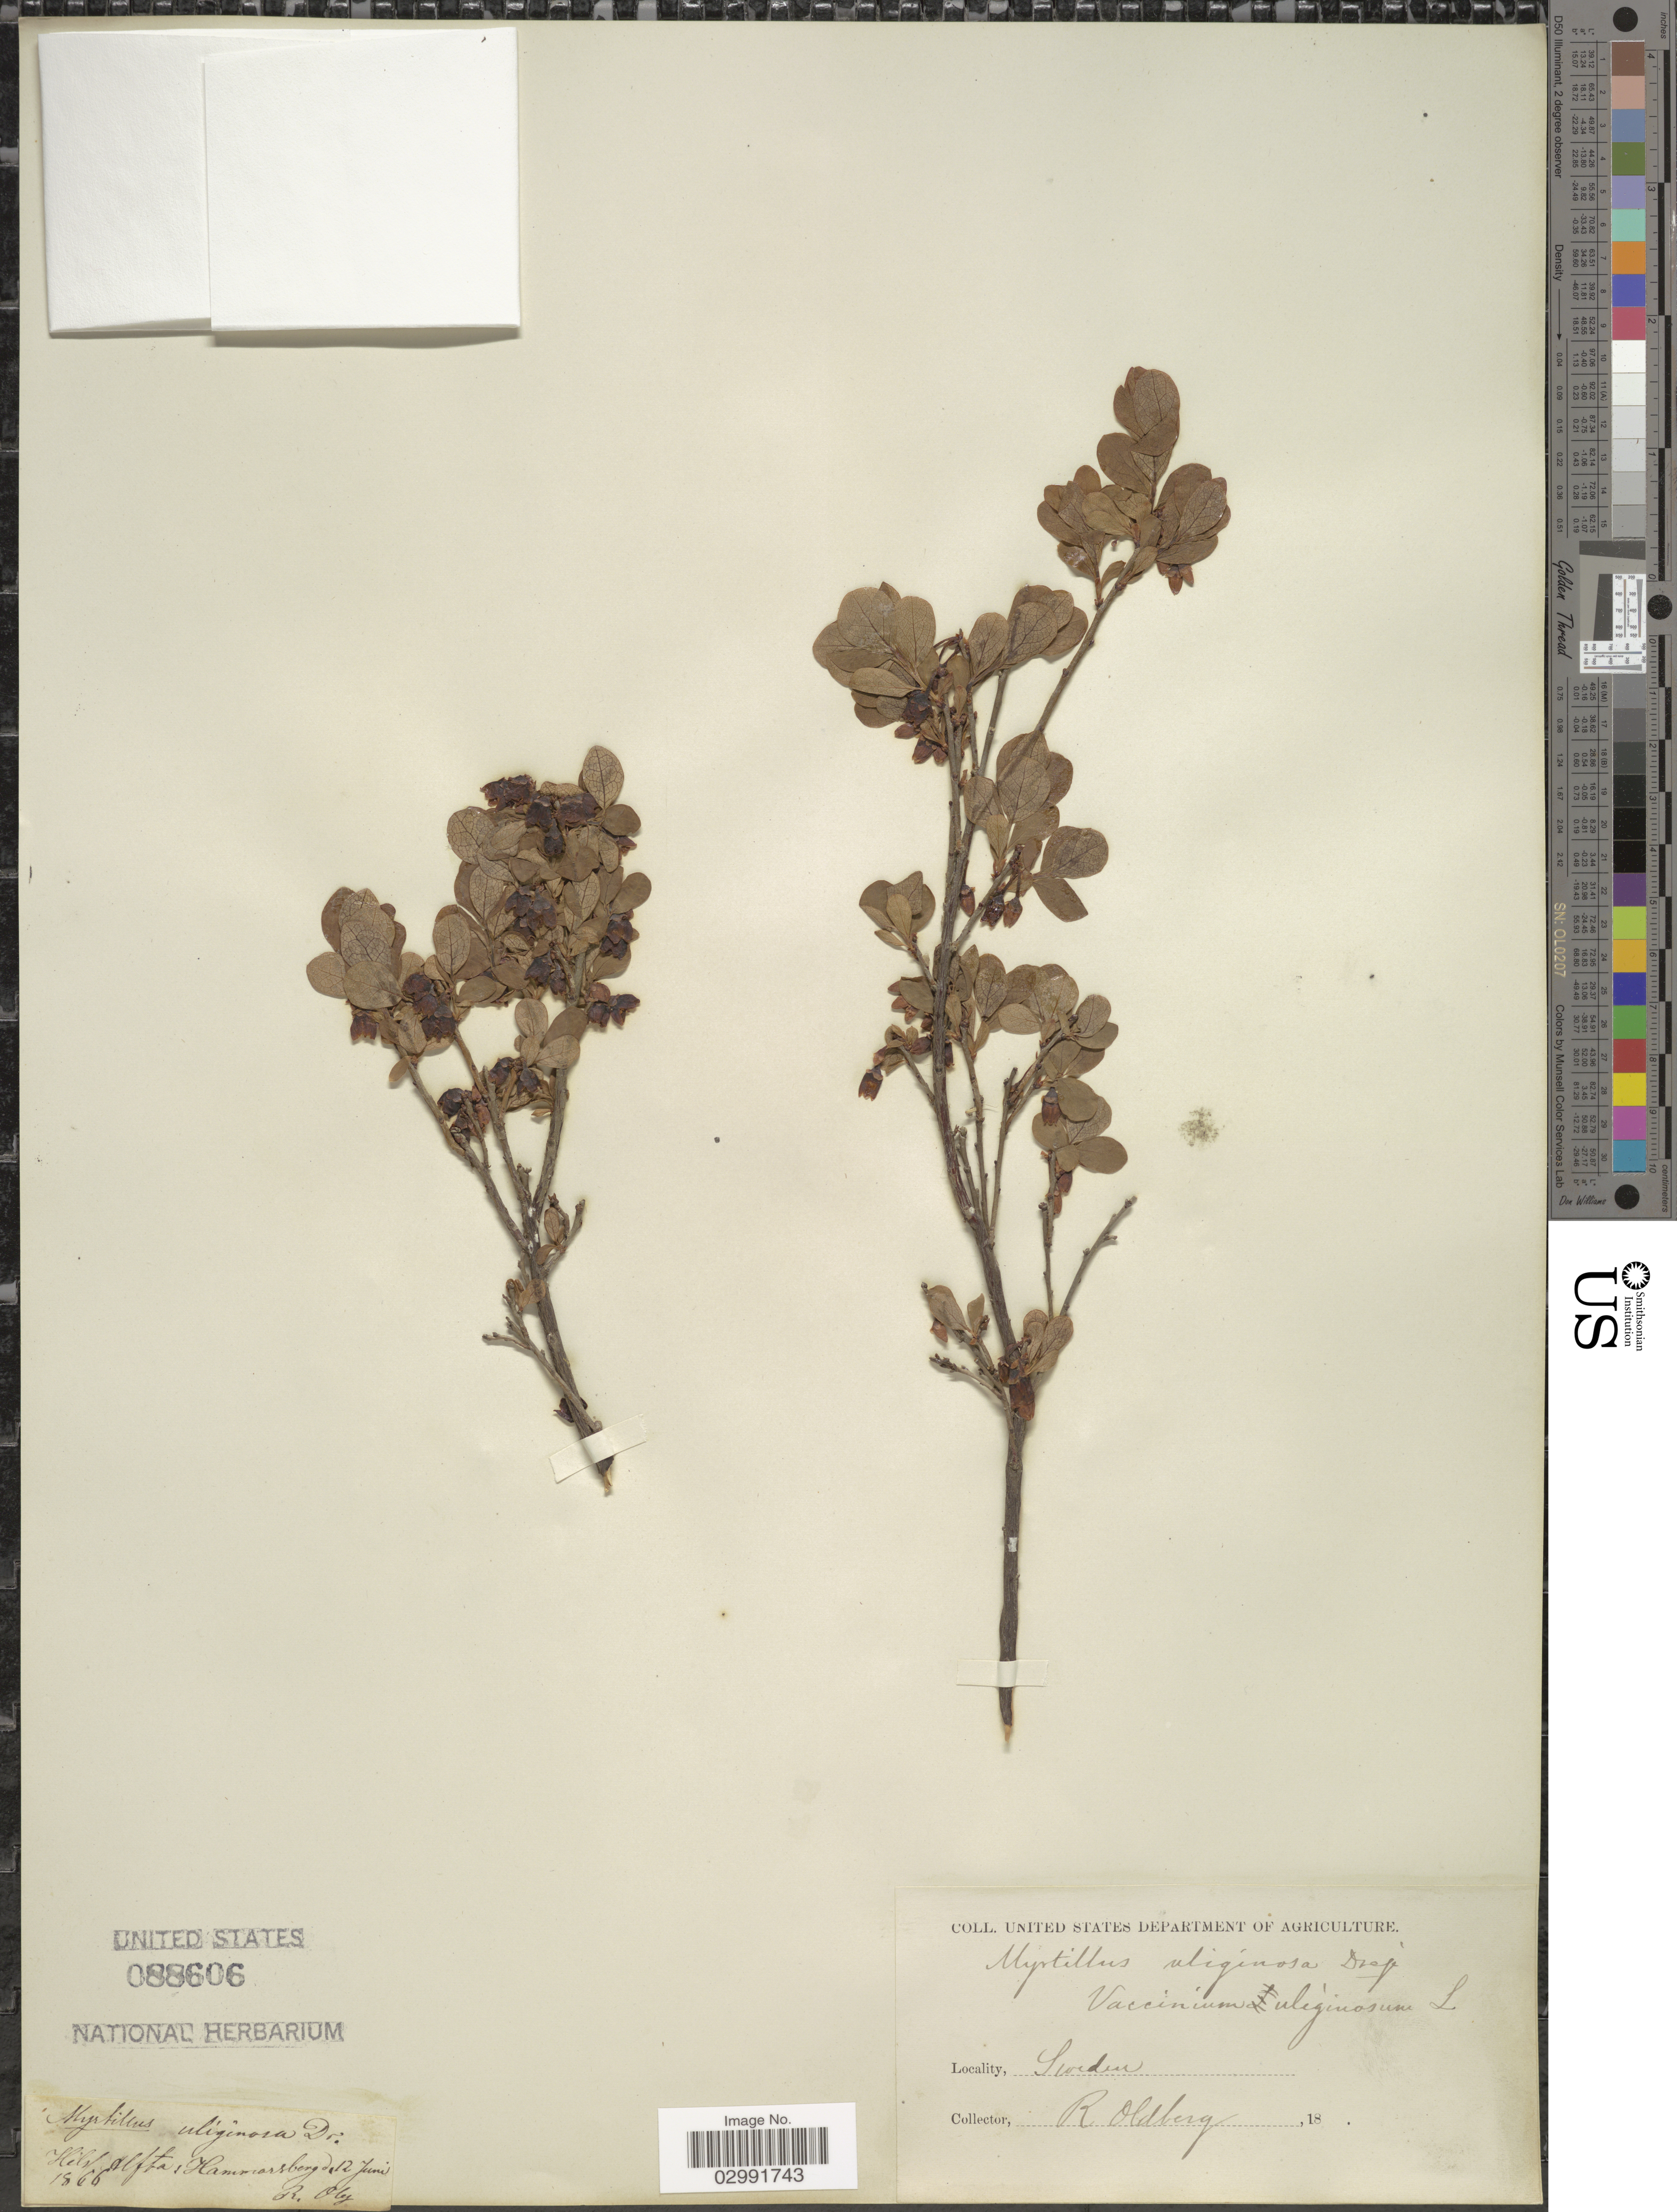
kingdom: Plantae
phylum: Tracheophyta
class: Magnoliopsida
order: Ericales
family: Ericaceae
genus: Vaccinium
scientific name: Vaccinium uliginosum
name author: L.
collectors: R. Oldberg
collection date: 1866-06-12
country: Sweden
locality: Hel [illegible text] Alfta: Hammarsberg.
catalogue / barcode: US 88606